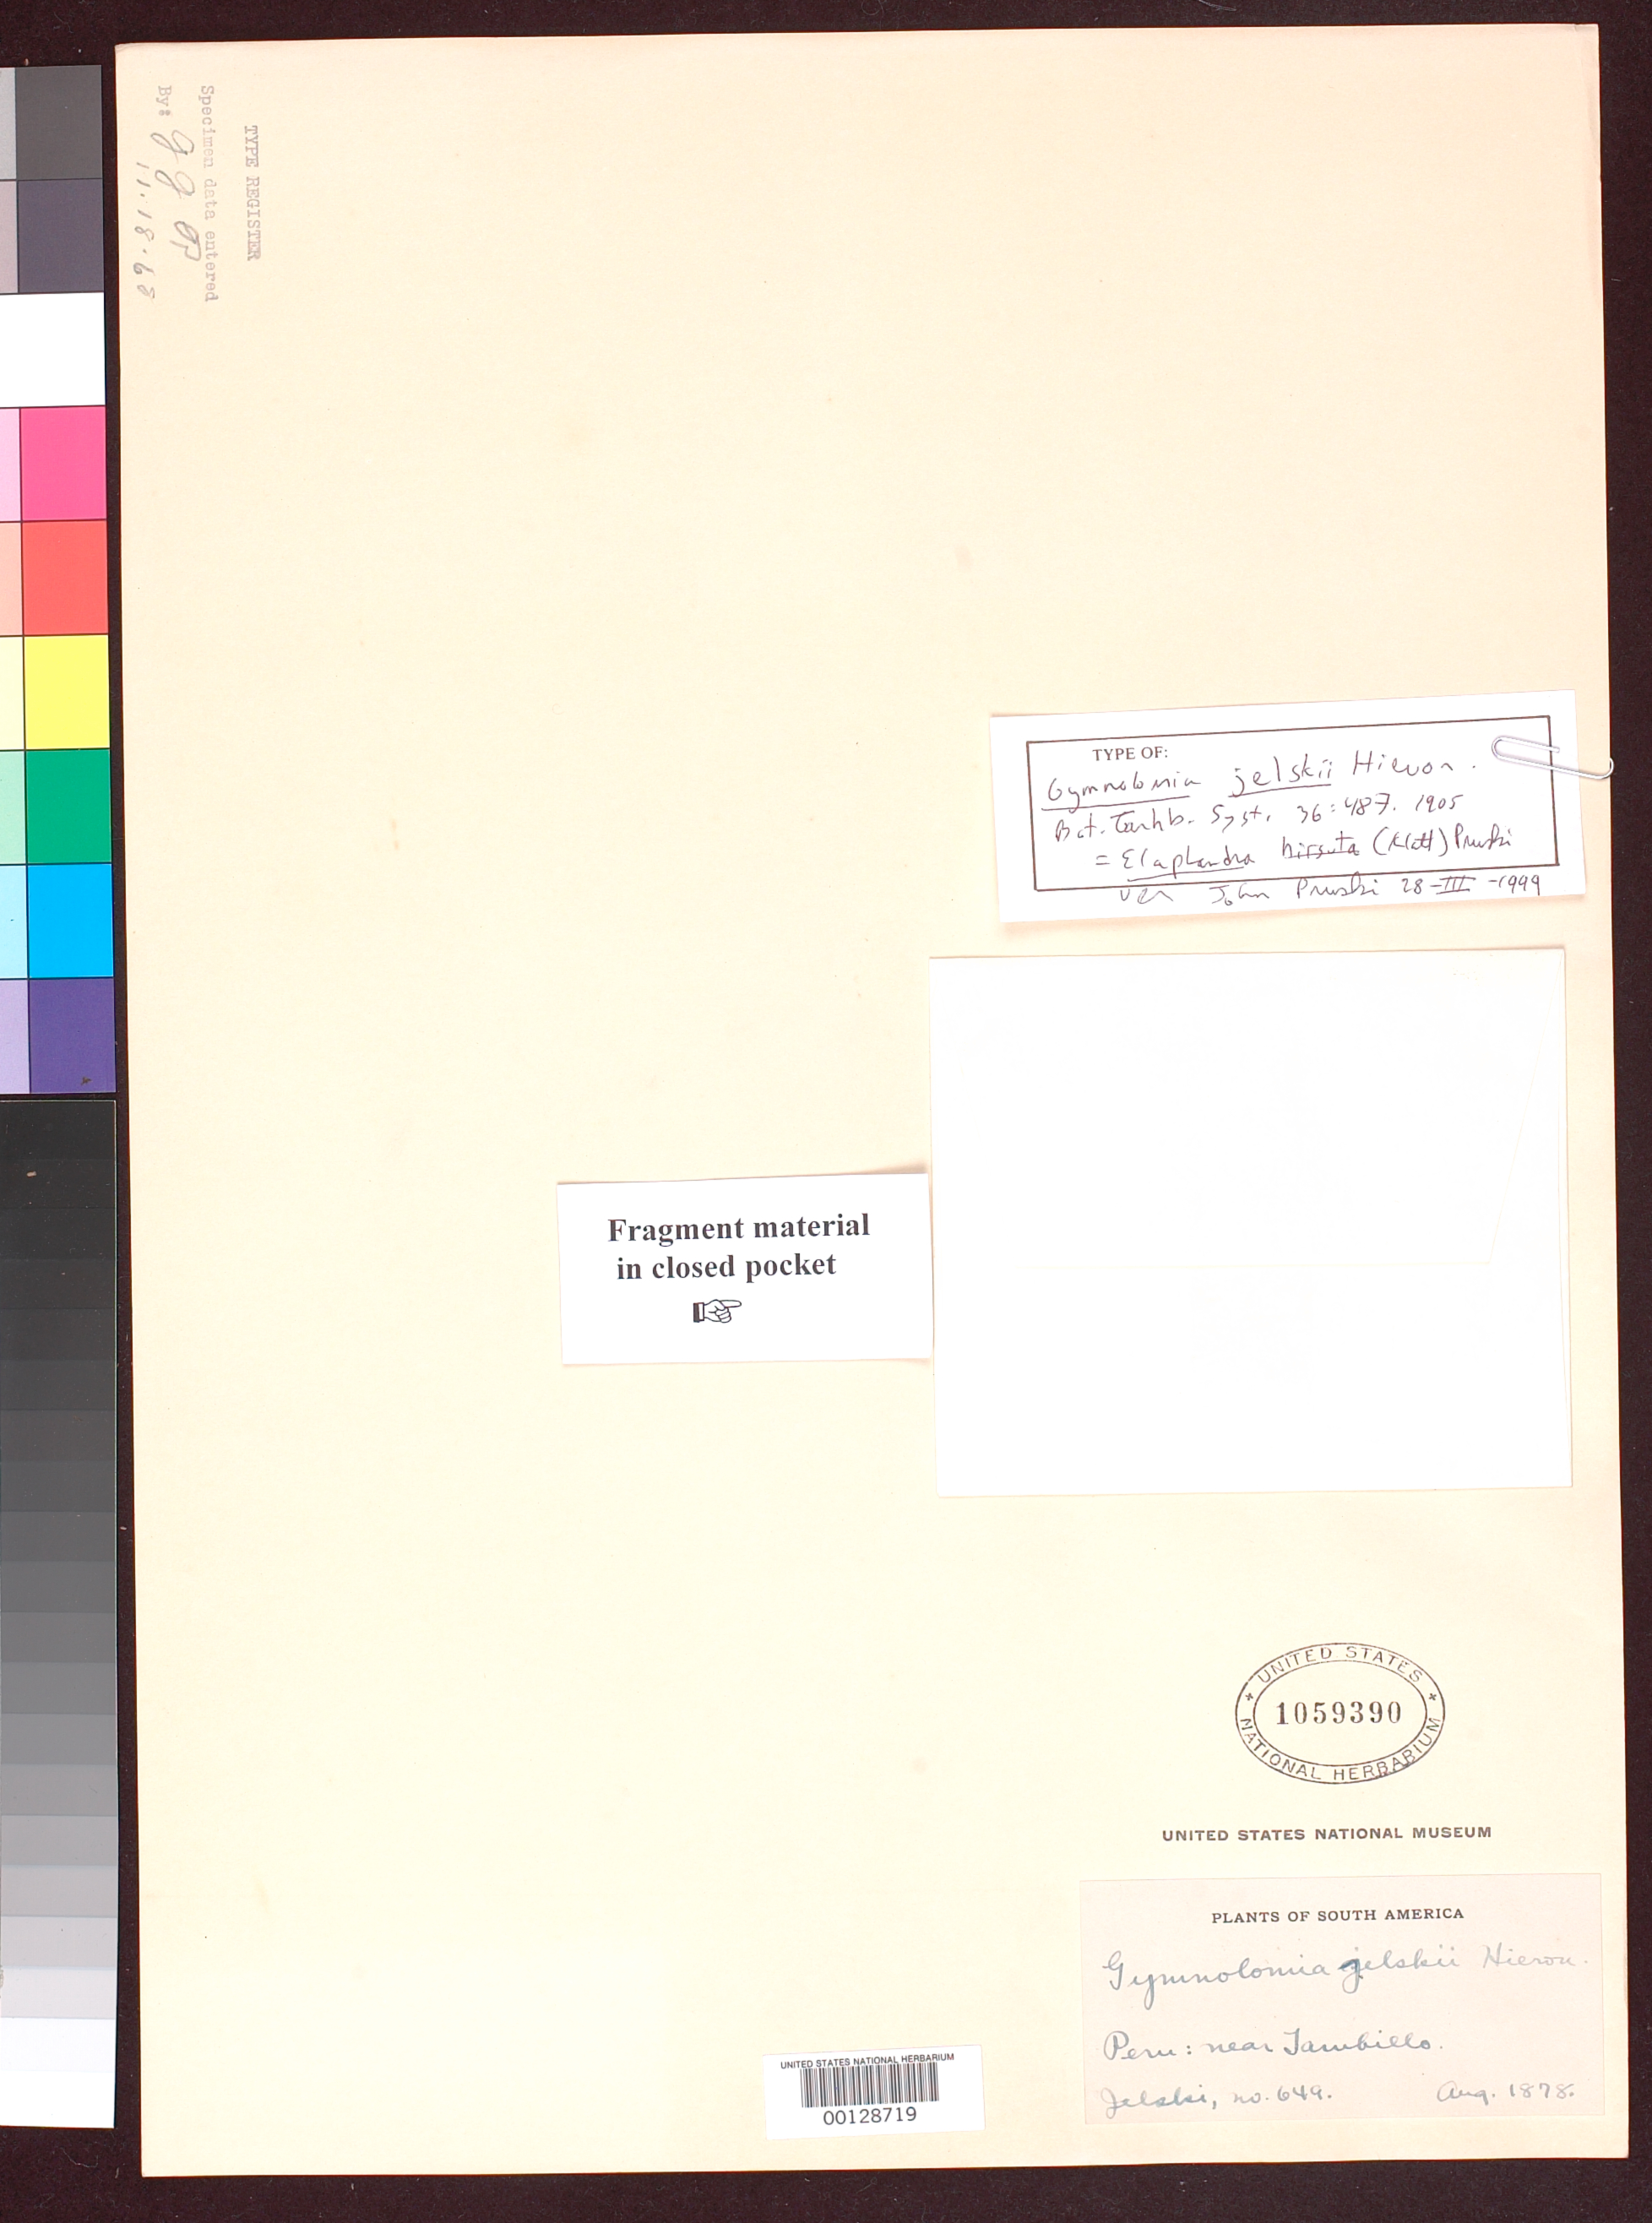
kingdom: Plantae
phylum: Tracheophyta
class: Magnoliopsida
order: Asterales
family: Asteraceae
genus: Gymnolomia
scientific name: Gymnolomia jelskii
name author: Hieron.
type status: Isotype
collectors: C. von Jelski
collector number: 649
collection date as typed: Aug 1878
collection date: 1878-08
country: Peru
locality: Tambillo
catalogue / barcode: US 1059390